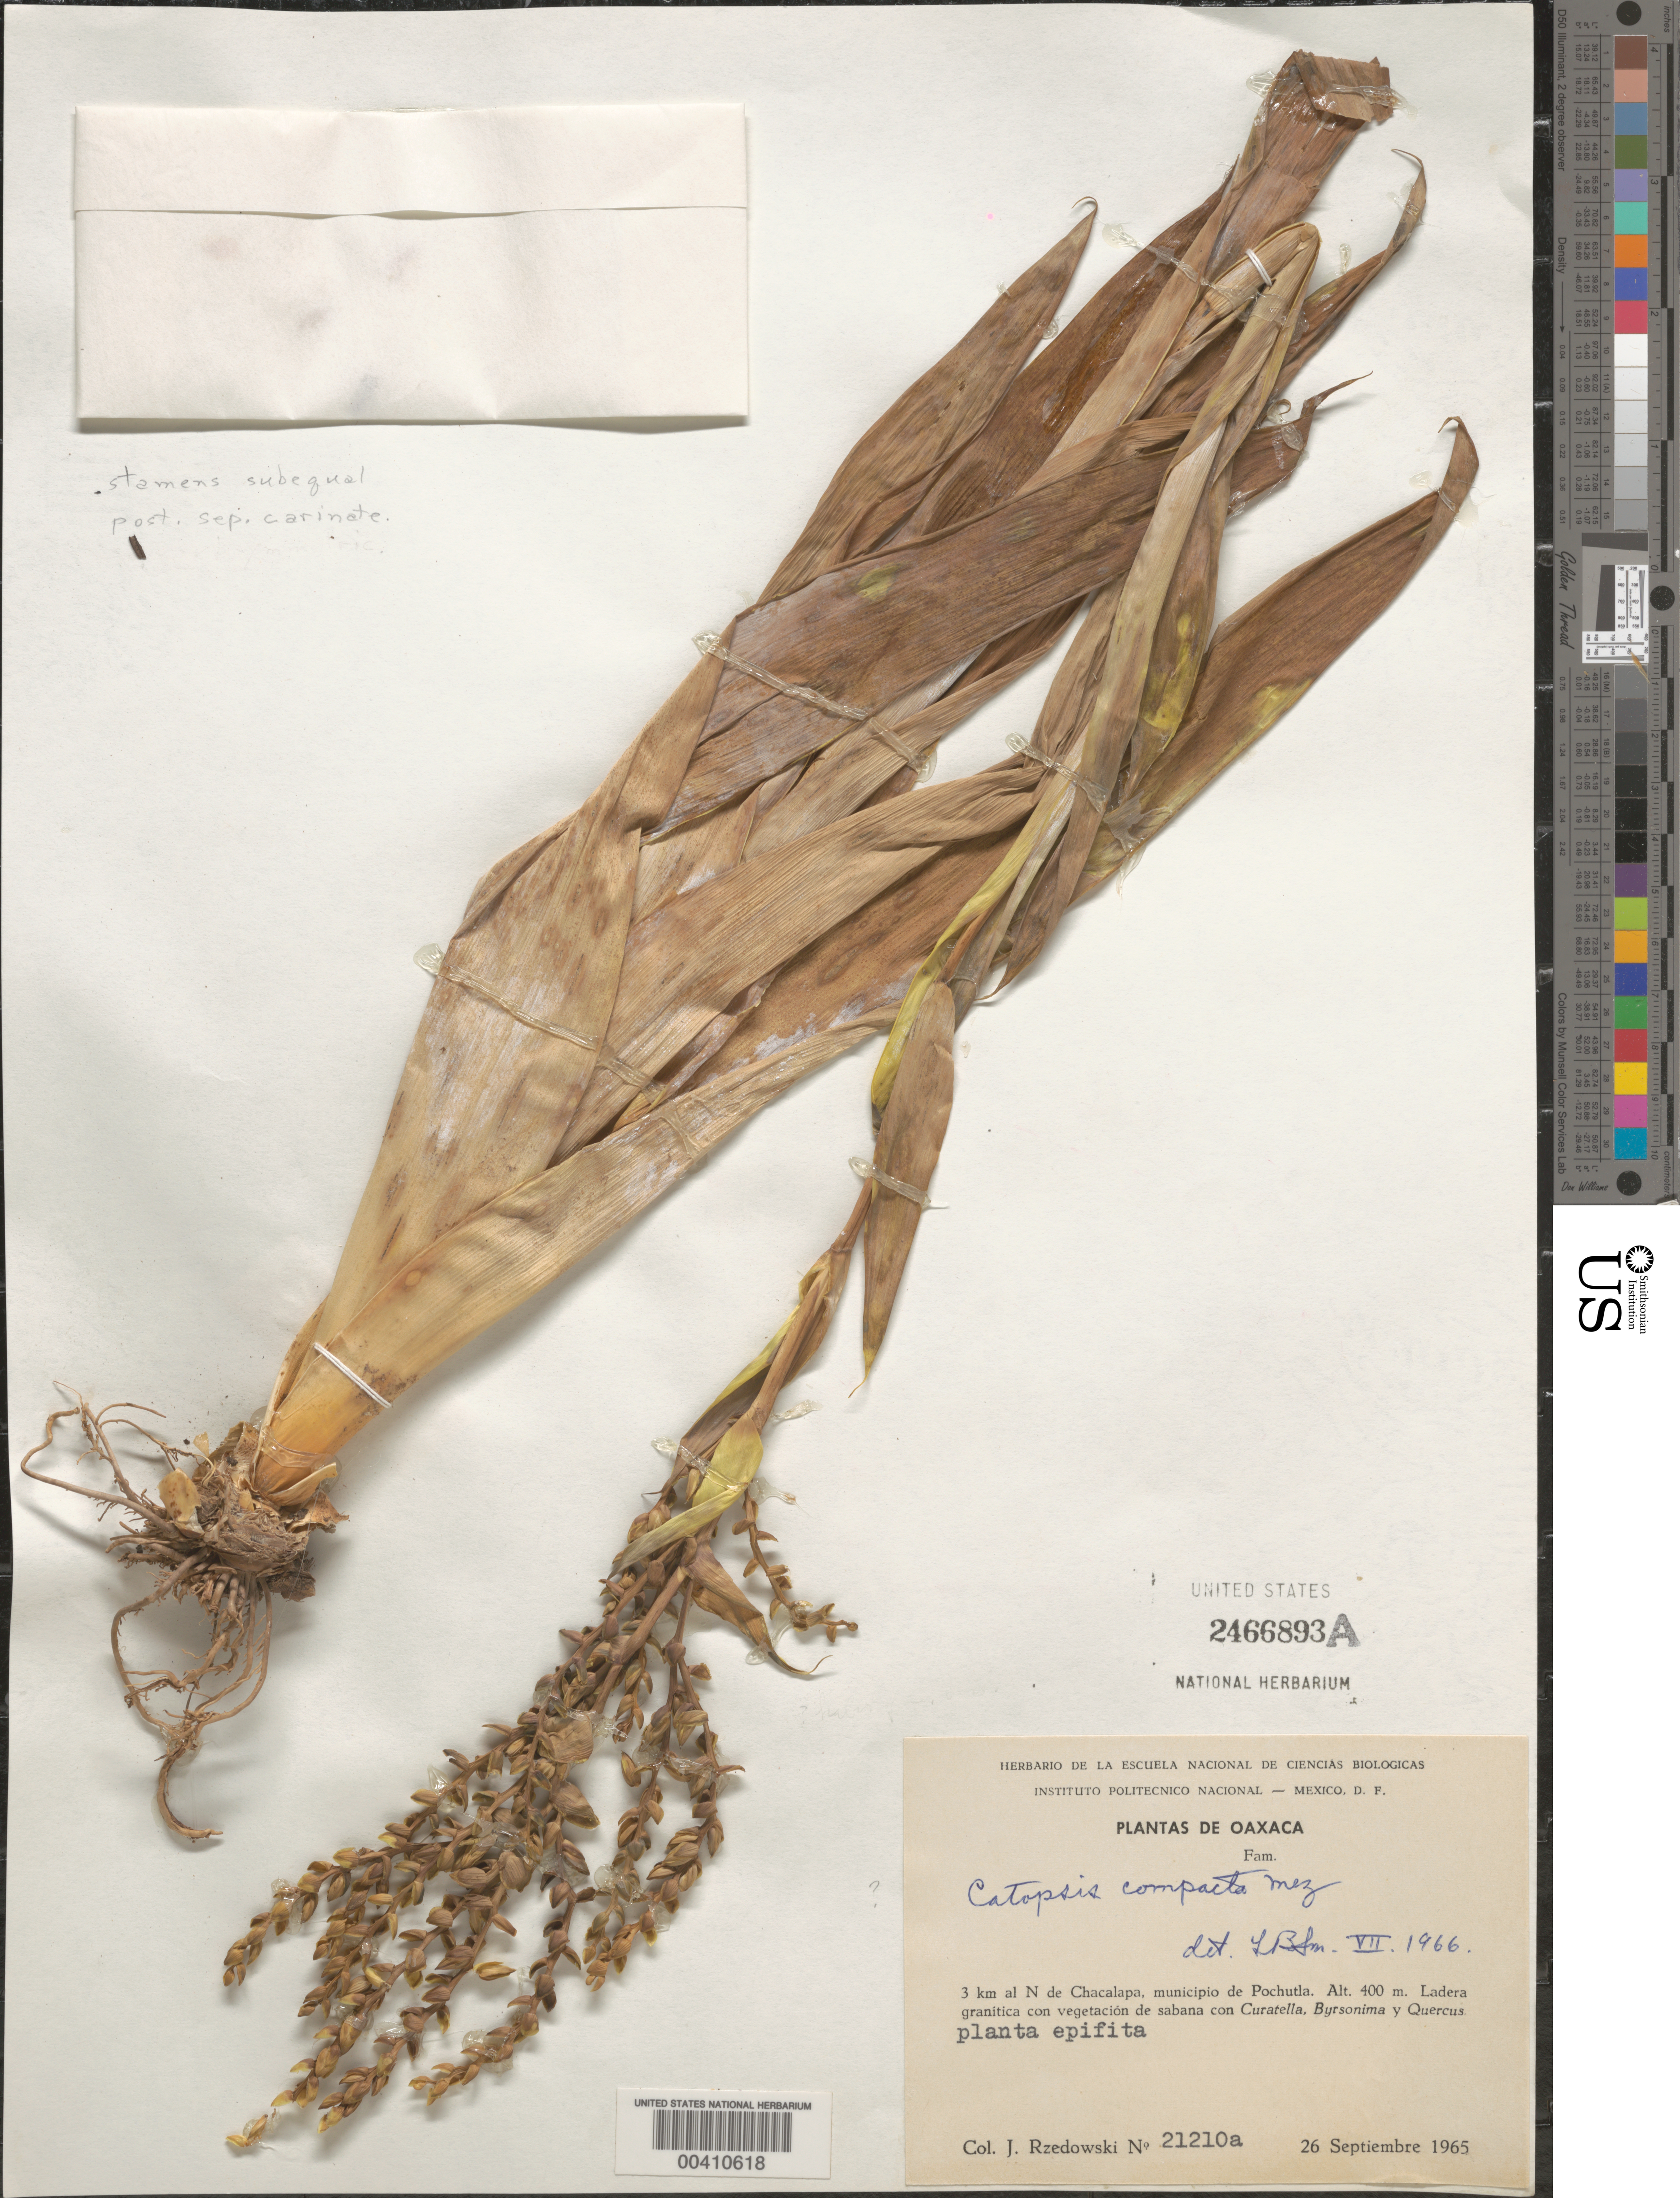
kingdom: Plantae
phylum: Tracheophyta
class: Liliopsida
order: Poales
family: Bromeliaceae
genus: Catopsis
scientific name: Catopsis compacta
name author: Mez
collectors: J. Rzedowski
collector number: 21210a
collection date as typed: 26 Sep 1965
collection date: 1965-09-26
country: Mexico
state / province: Oaxaca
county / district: Pochutla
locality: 3 km al N de Chacalapa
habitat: Ladera granitica con vegetacion de sabana con curatella, byrsonima, quercus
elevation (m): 400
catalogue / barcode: US 2466893A